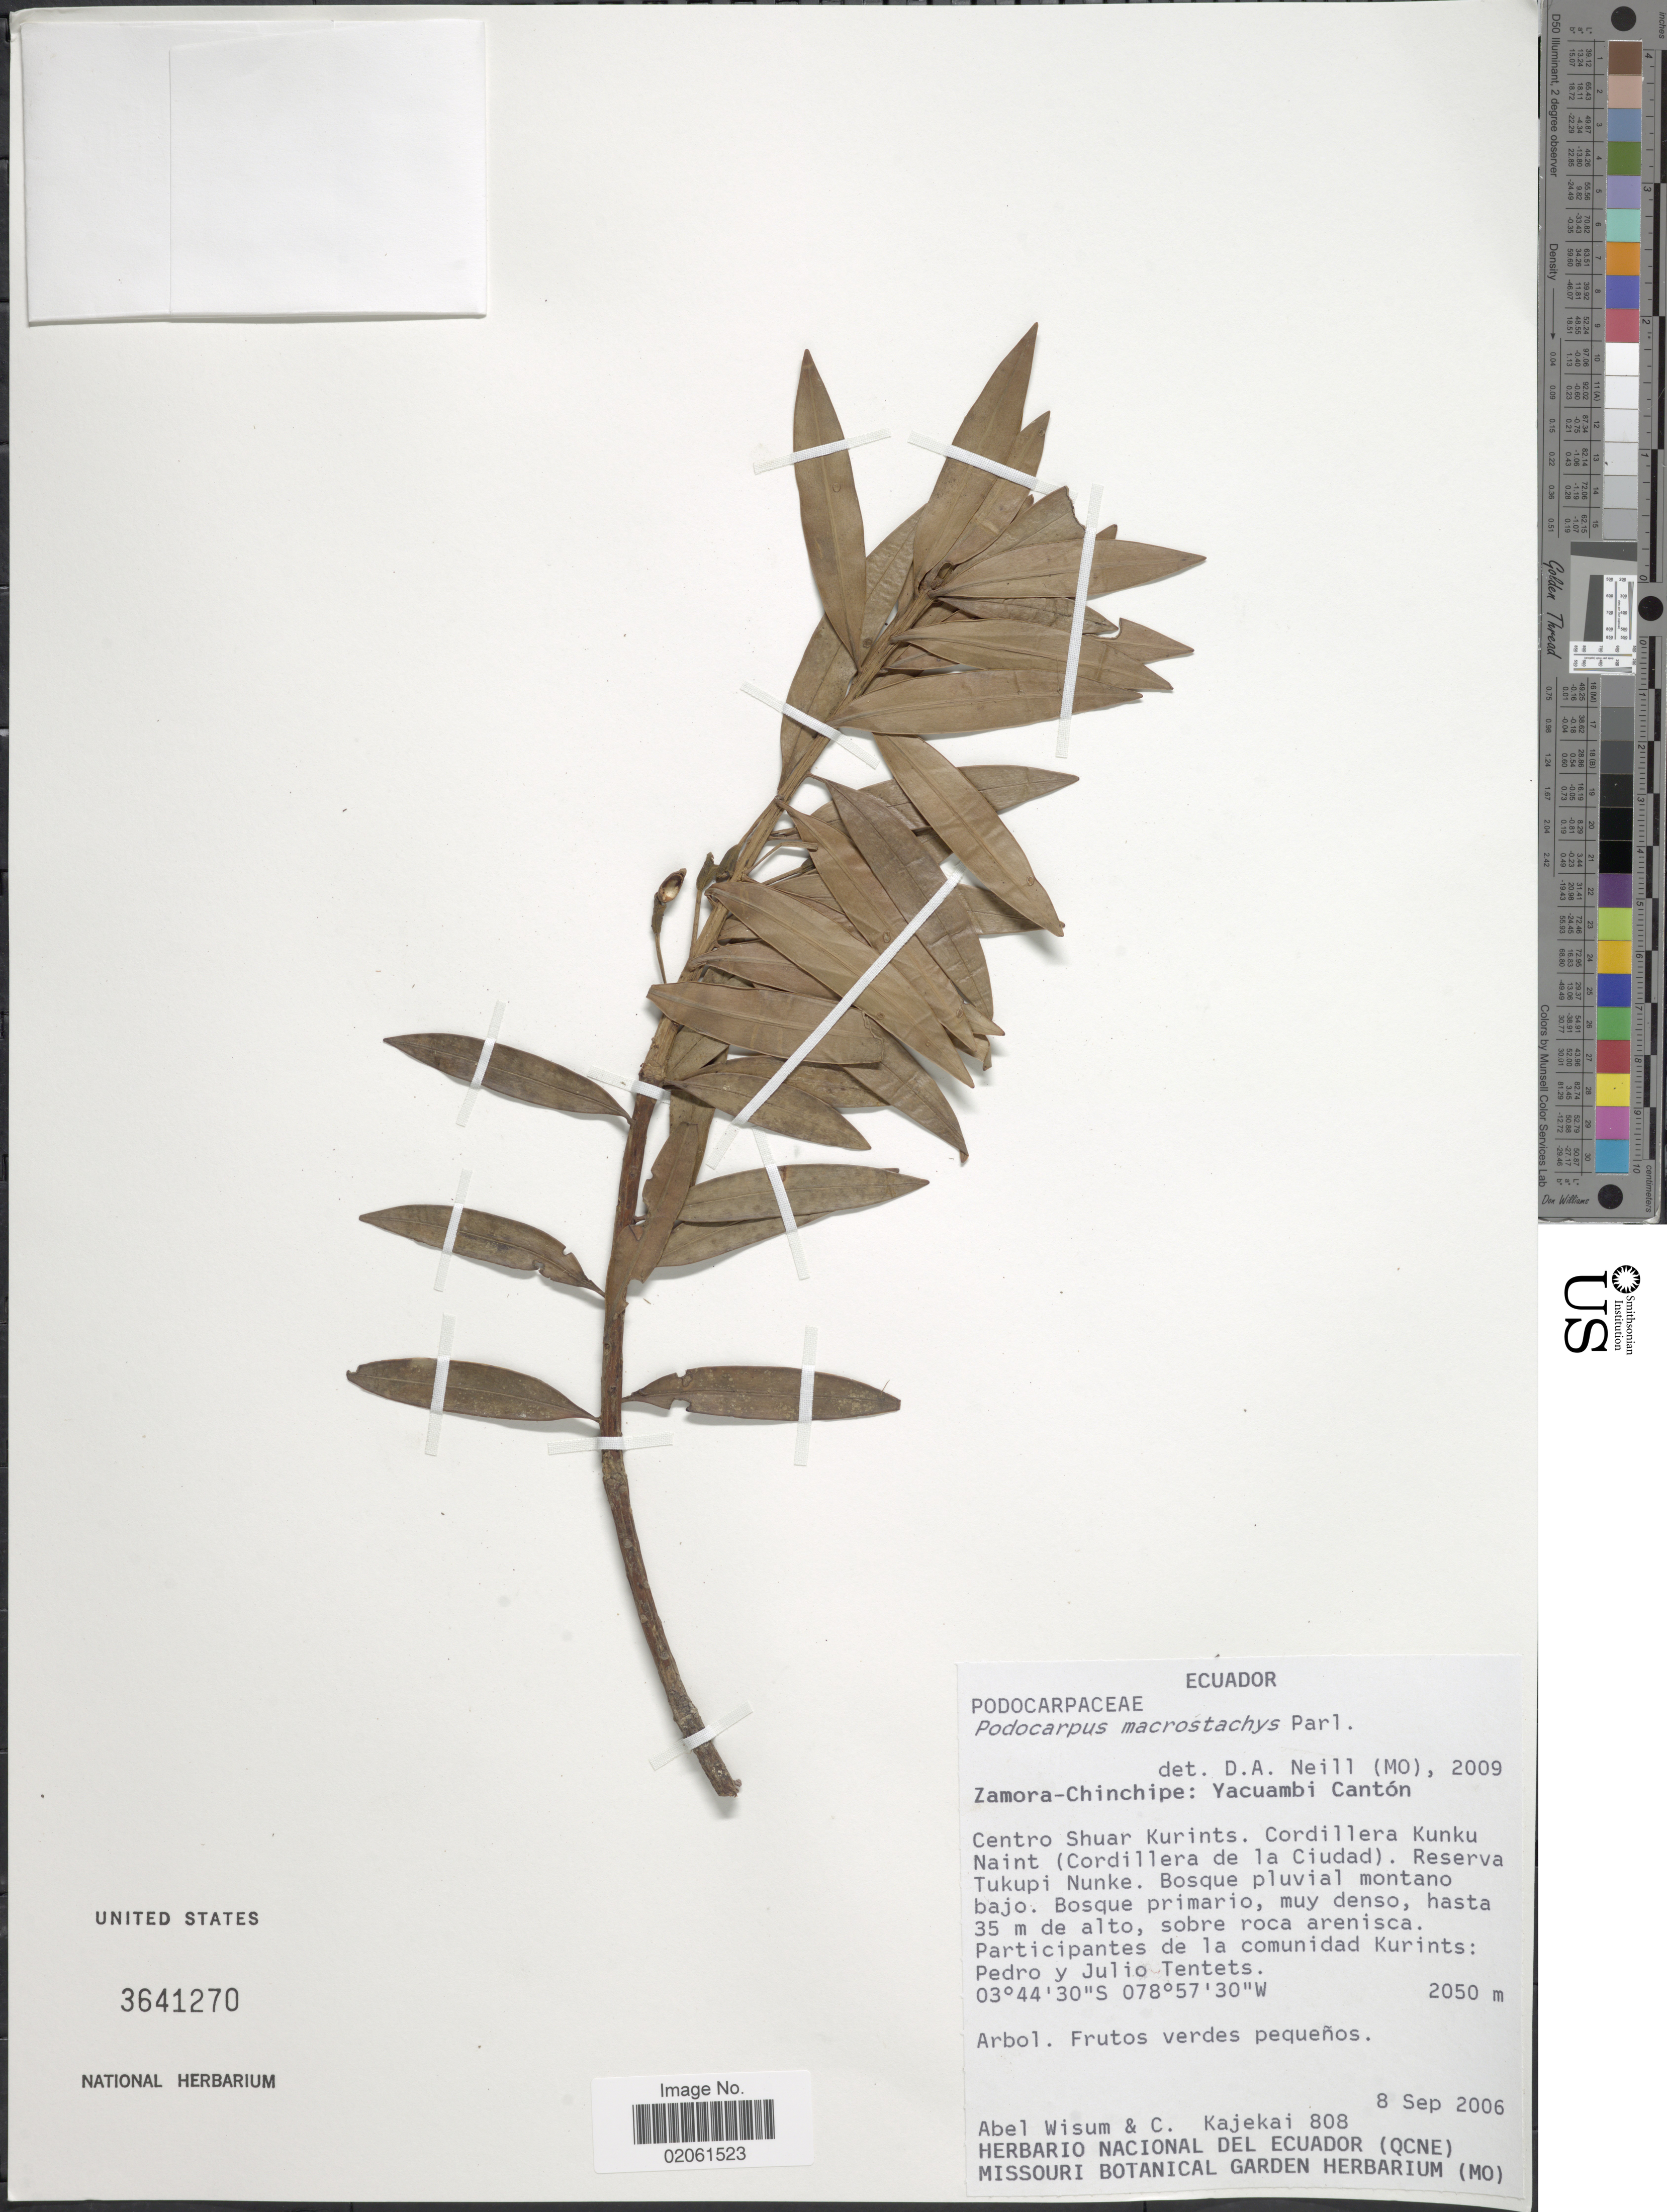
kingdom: Plantae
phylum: Tracheophyta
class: Pinopsida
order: Pinales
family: Podocarpaceae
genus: Podocarpus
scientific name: Podocarpus macrostachyus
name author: Parl.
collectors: A. Wisum & C. Kajekai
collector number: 808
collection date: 2006-09-08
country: Ecuador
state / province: Zamora-Chinchipe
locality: Zamora-Chinchipe: Yacuambi Canton, Centro Shuar Kurints, Cordillera Kunku Naint (Cordillera de la Ciudad). Reserva Tukupi Nunke.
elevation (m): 2050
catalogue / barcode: US 3641270